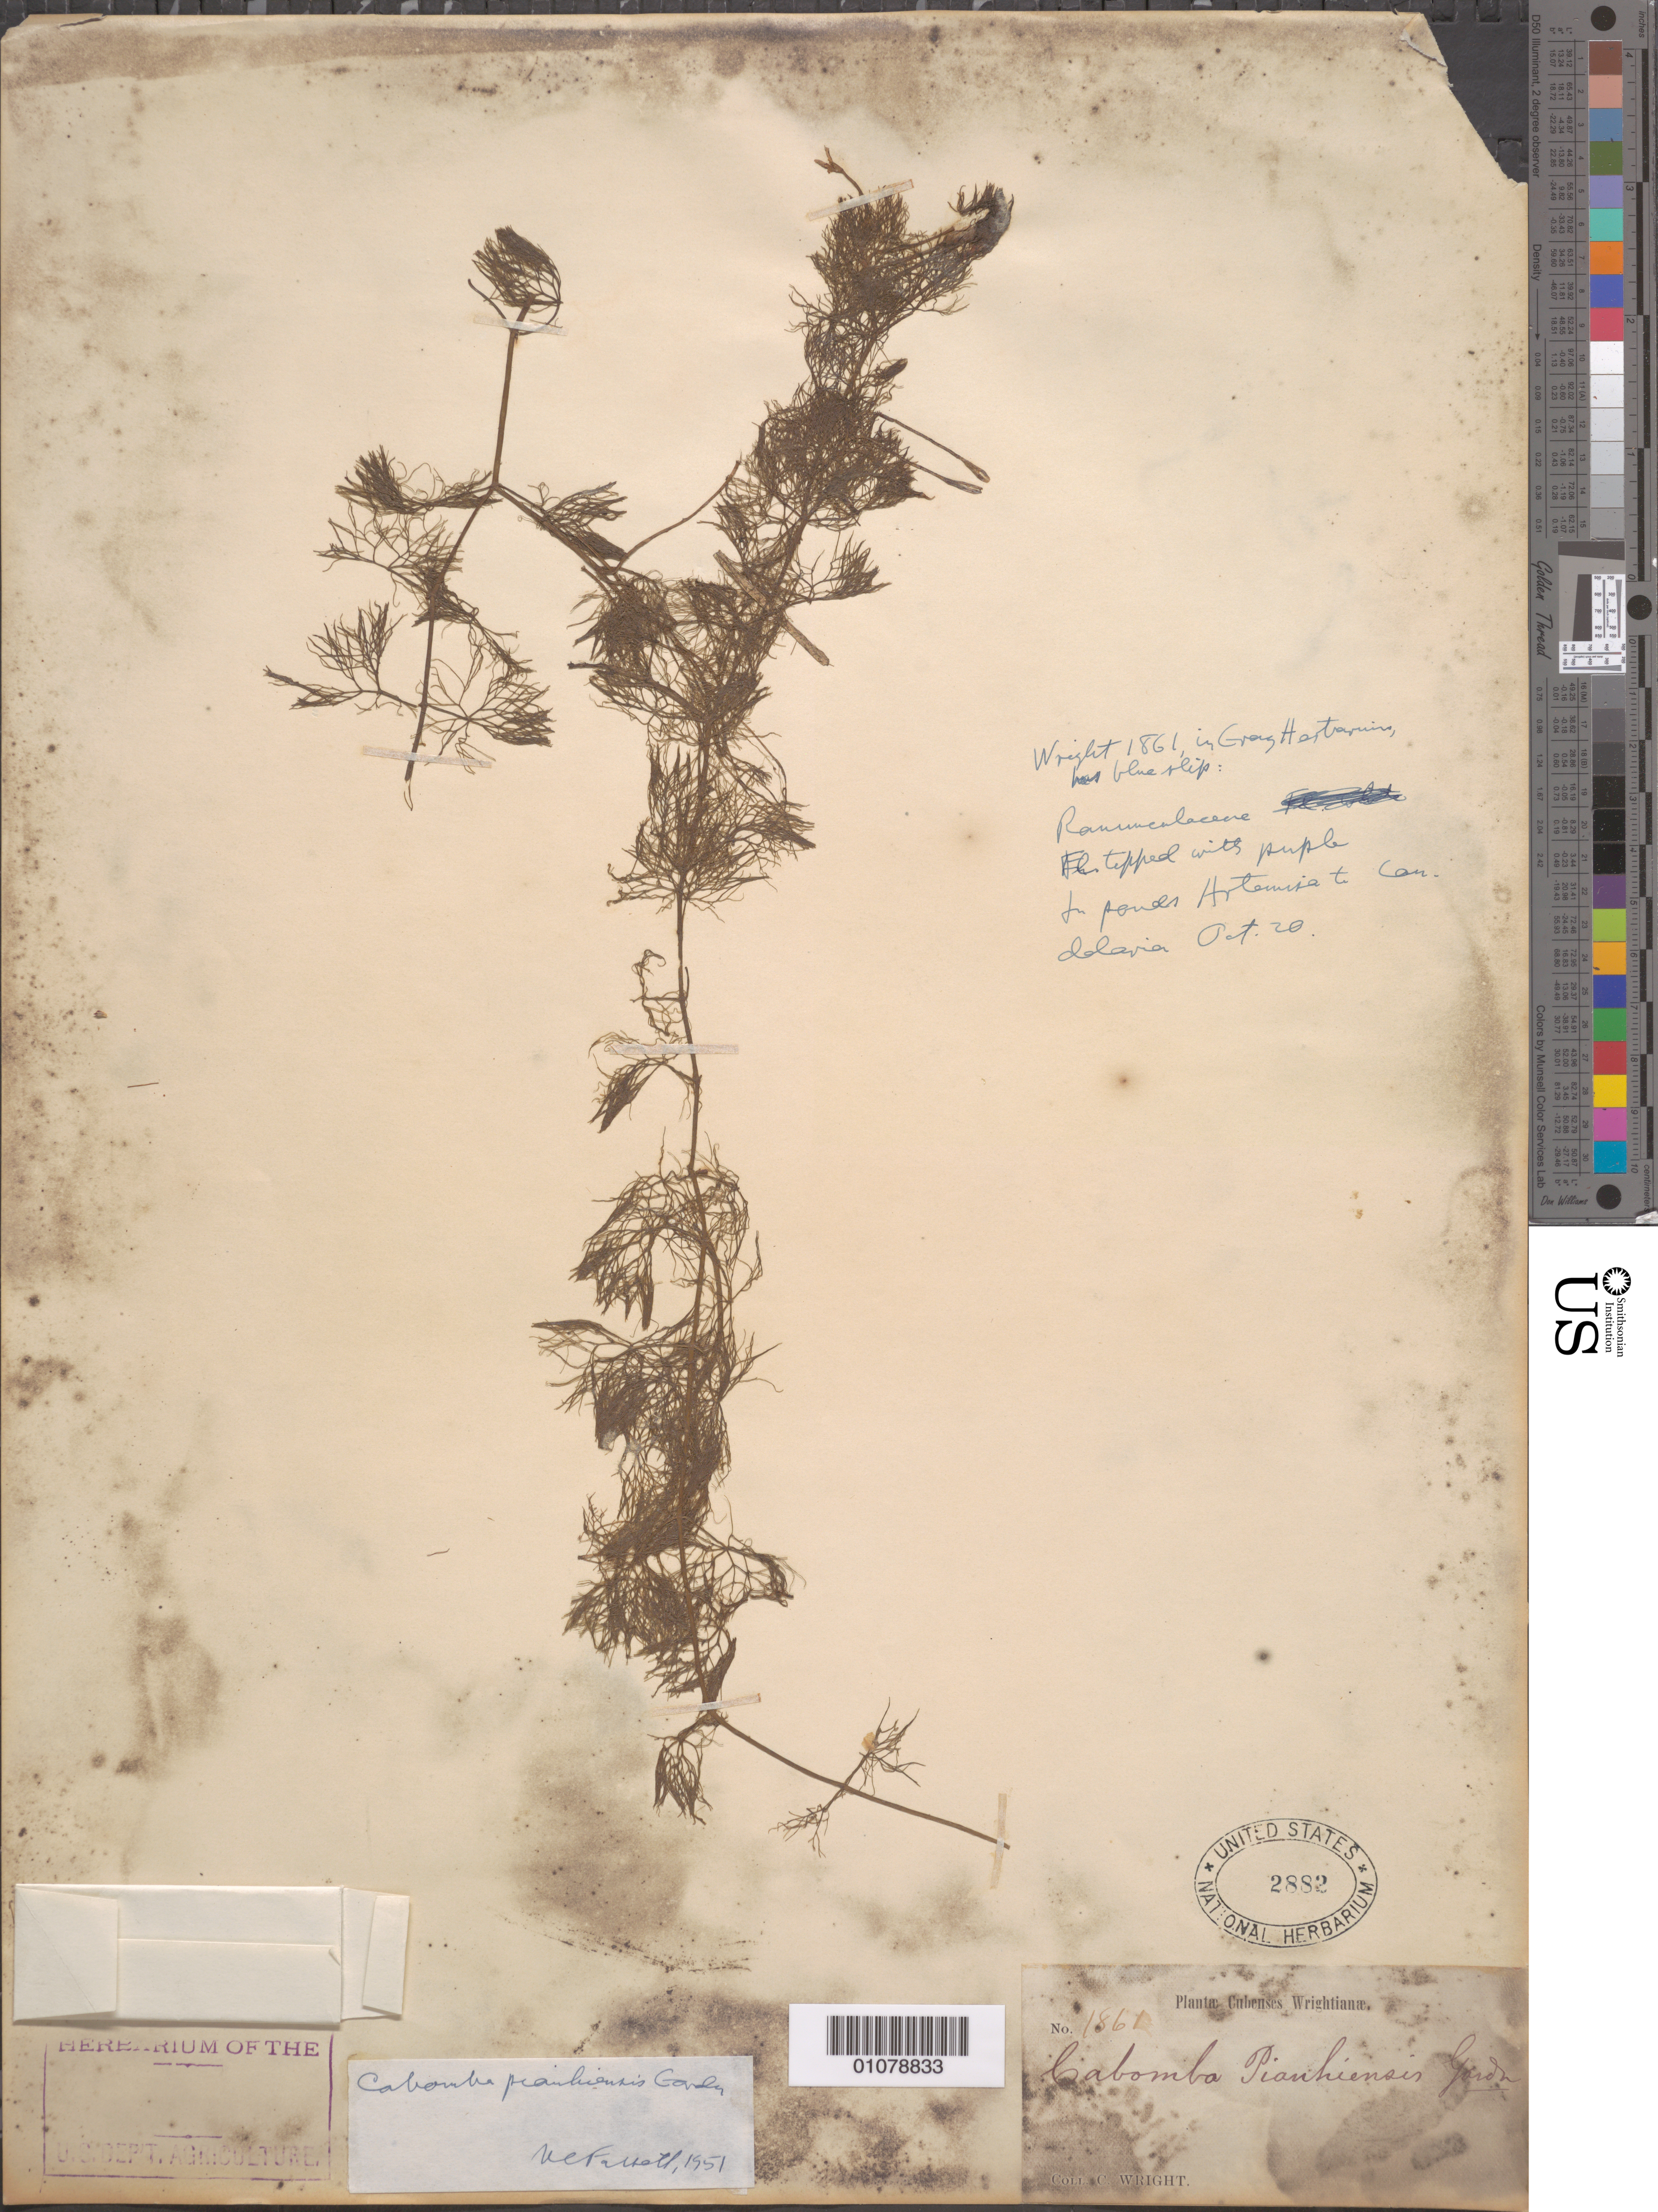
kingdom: Plantae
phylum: Tracheophyta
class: Magnoliopsida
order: Nymphaeales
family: Cabombaceae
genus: Cabomba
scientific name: Cabomba piauhyensis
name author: Gardner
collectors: C. Wright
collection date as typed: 20 Oct 1861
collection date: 1861-10-20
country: Cuba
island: Cuba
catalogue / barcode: US 2882